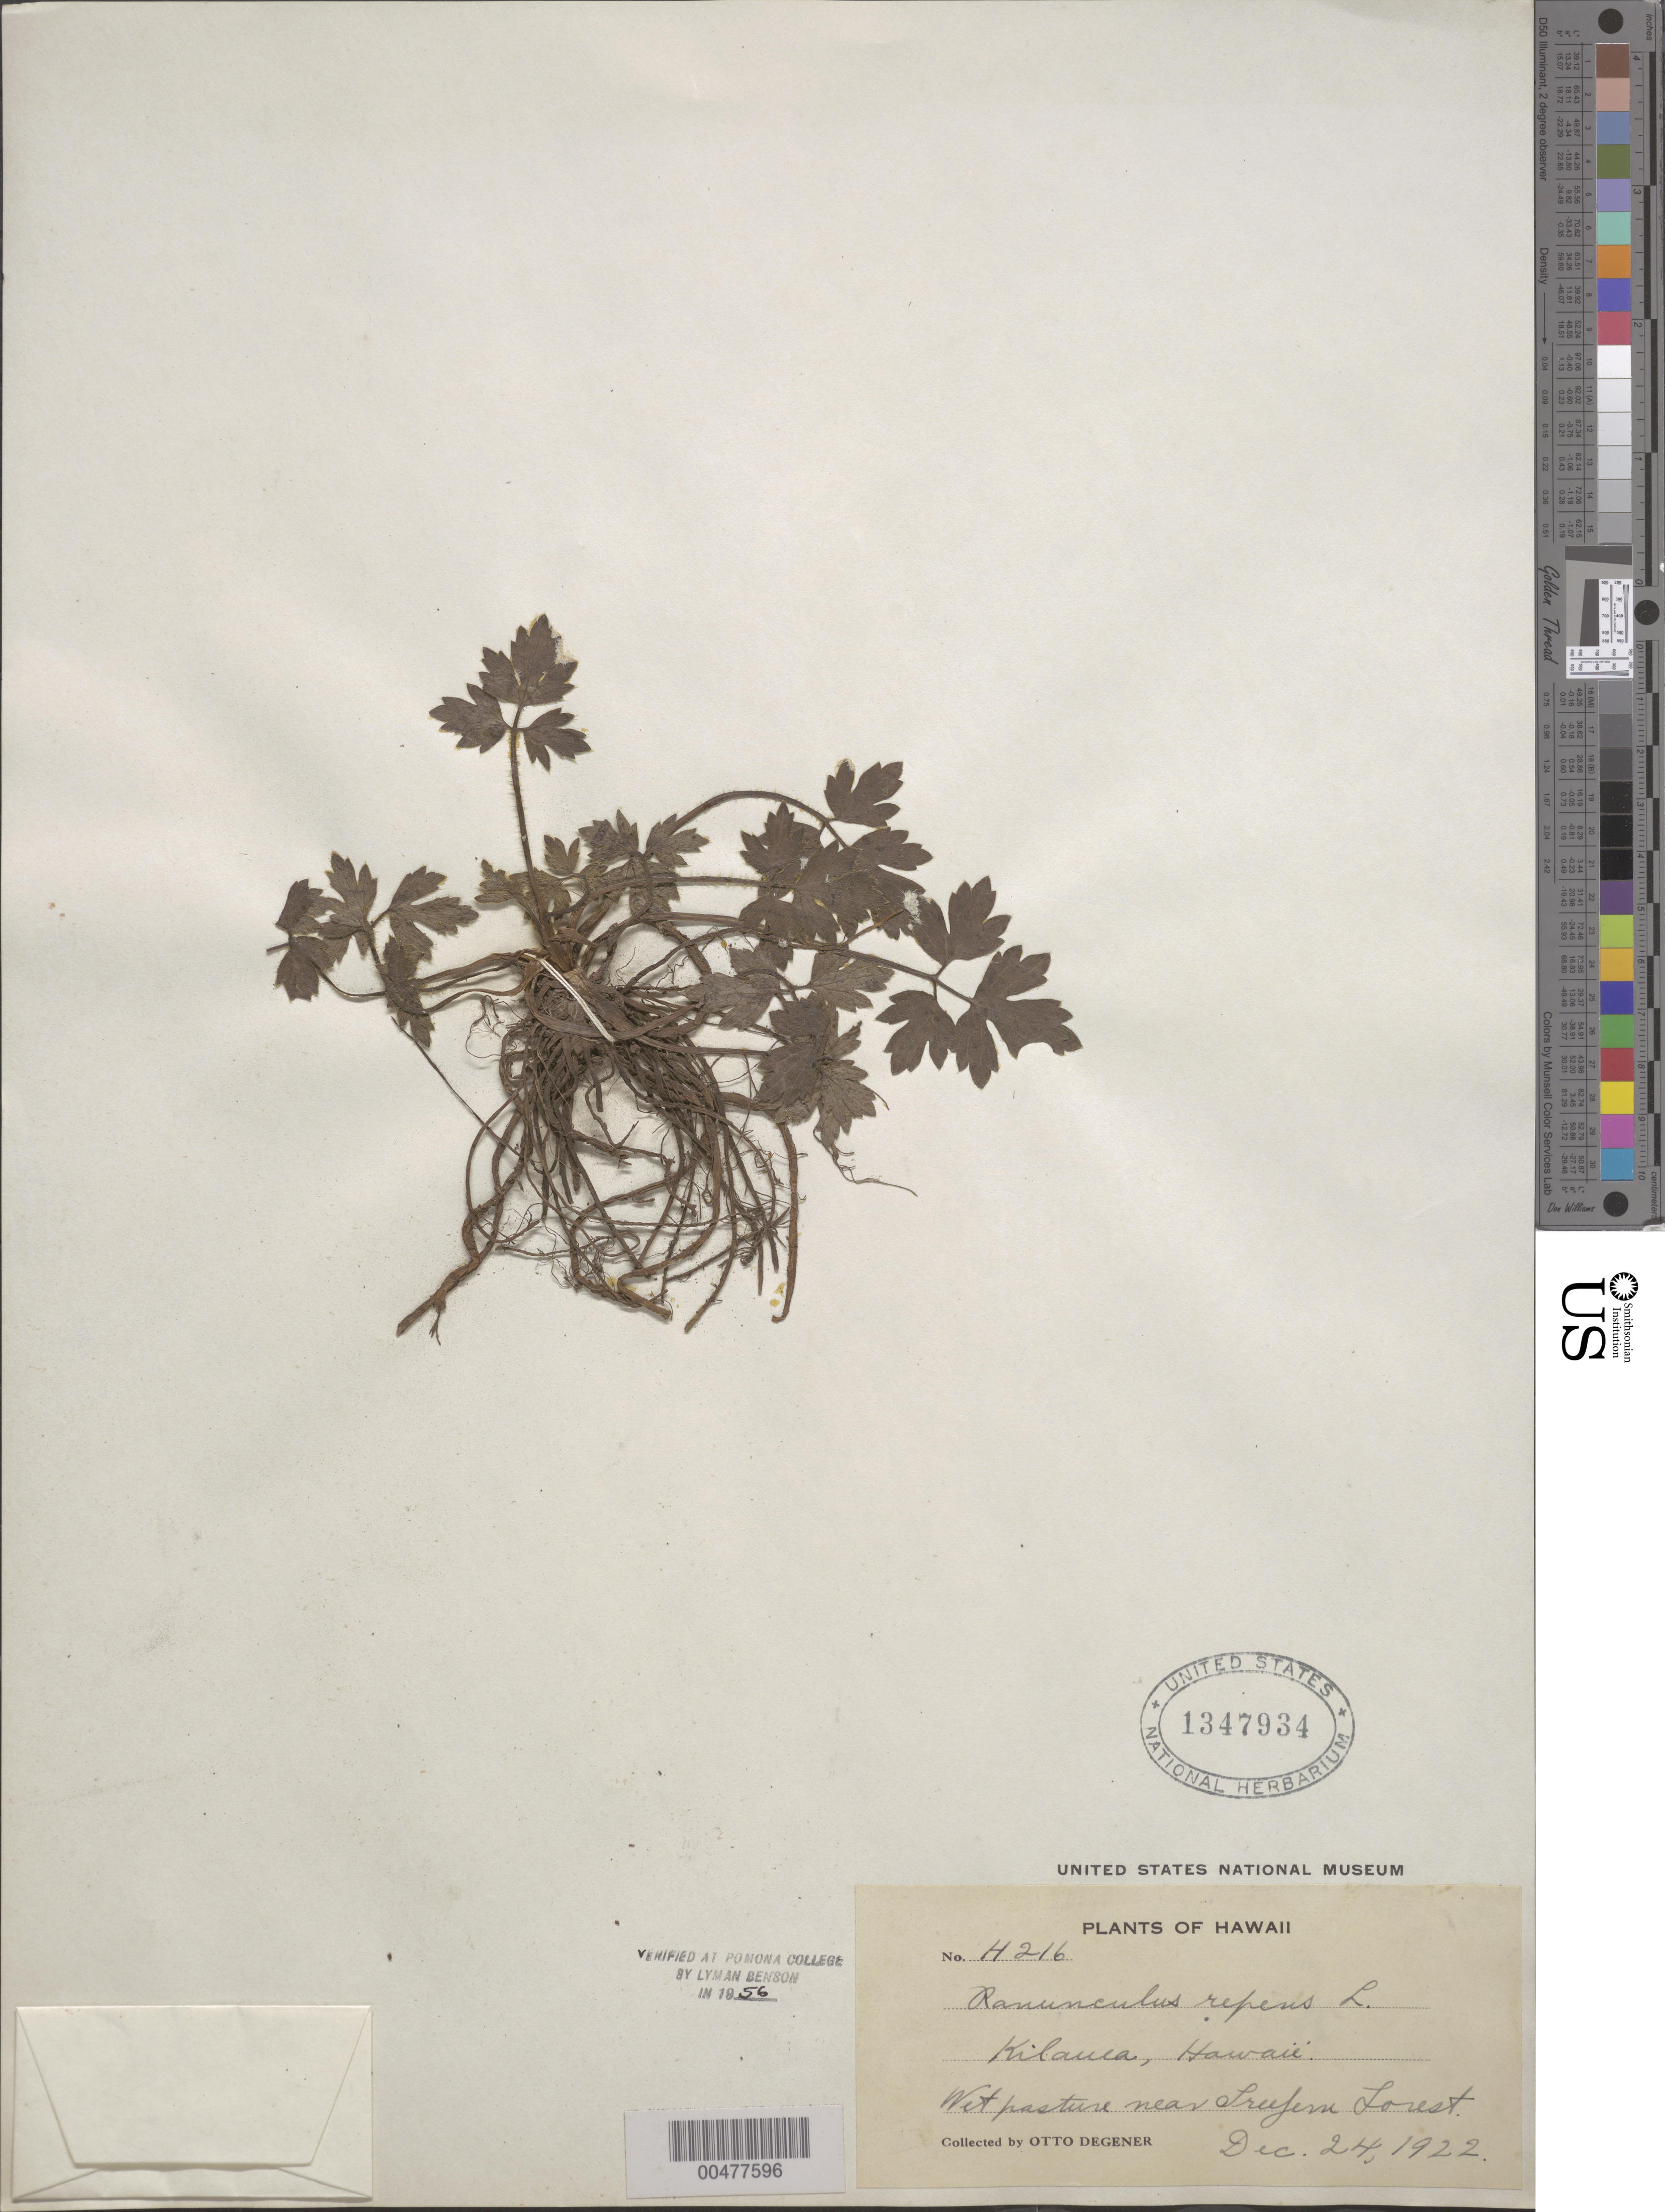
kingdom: Plantae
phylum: Tracheophyta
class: Magnoliopsida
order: Ranunculales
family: Ranunculaceae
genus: Ranunculus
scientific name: Ranunculus repens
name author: L.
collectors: O. Degener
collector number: H216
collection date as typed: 24 Dec 1922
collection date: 1922-12-24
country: United States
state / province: Hawaii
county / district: Honolulu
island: Oahu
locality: Kilauea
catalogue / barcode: US 1347934